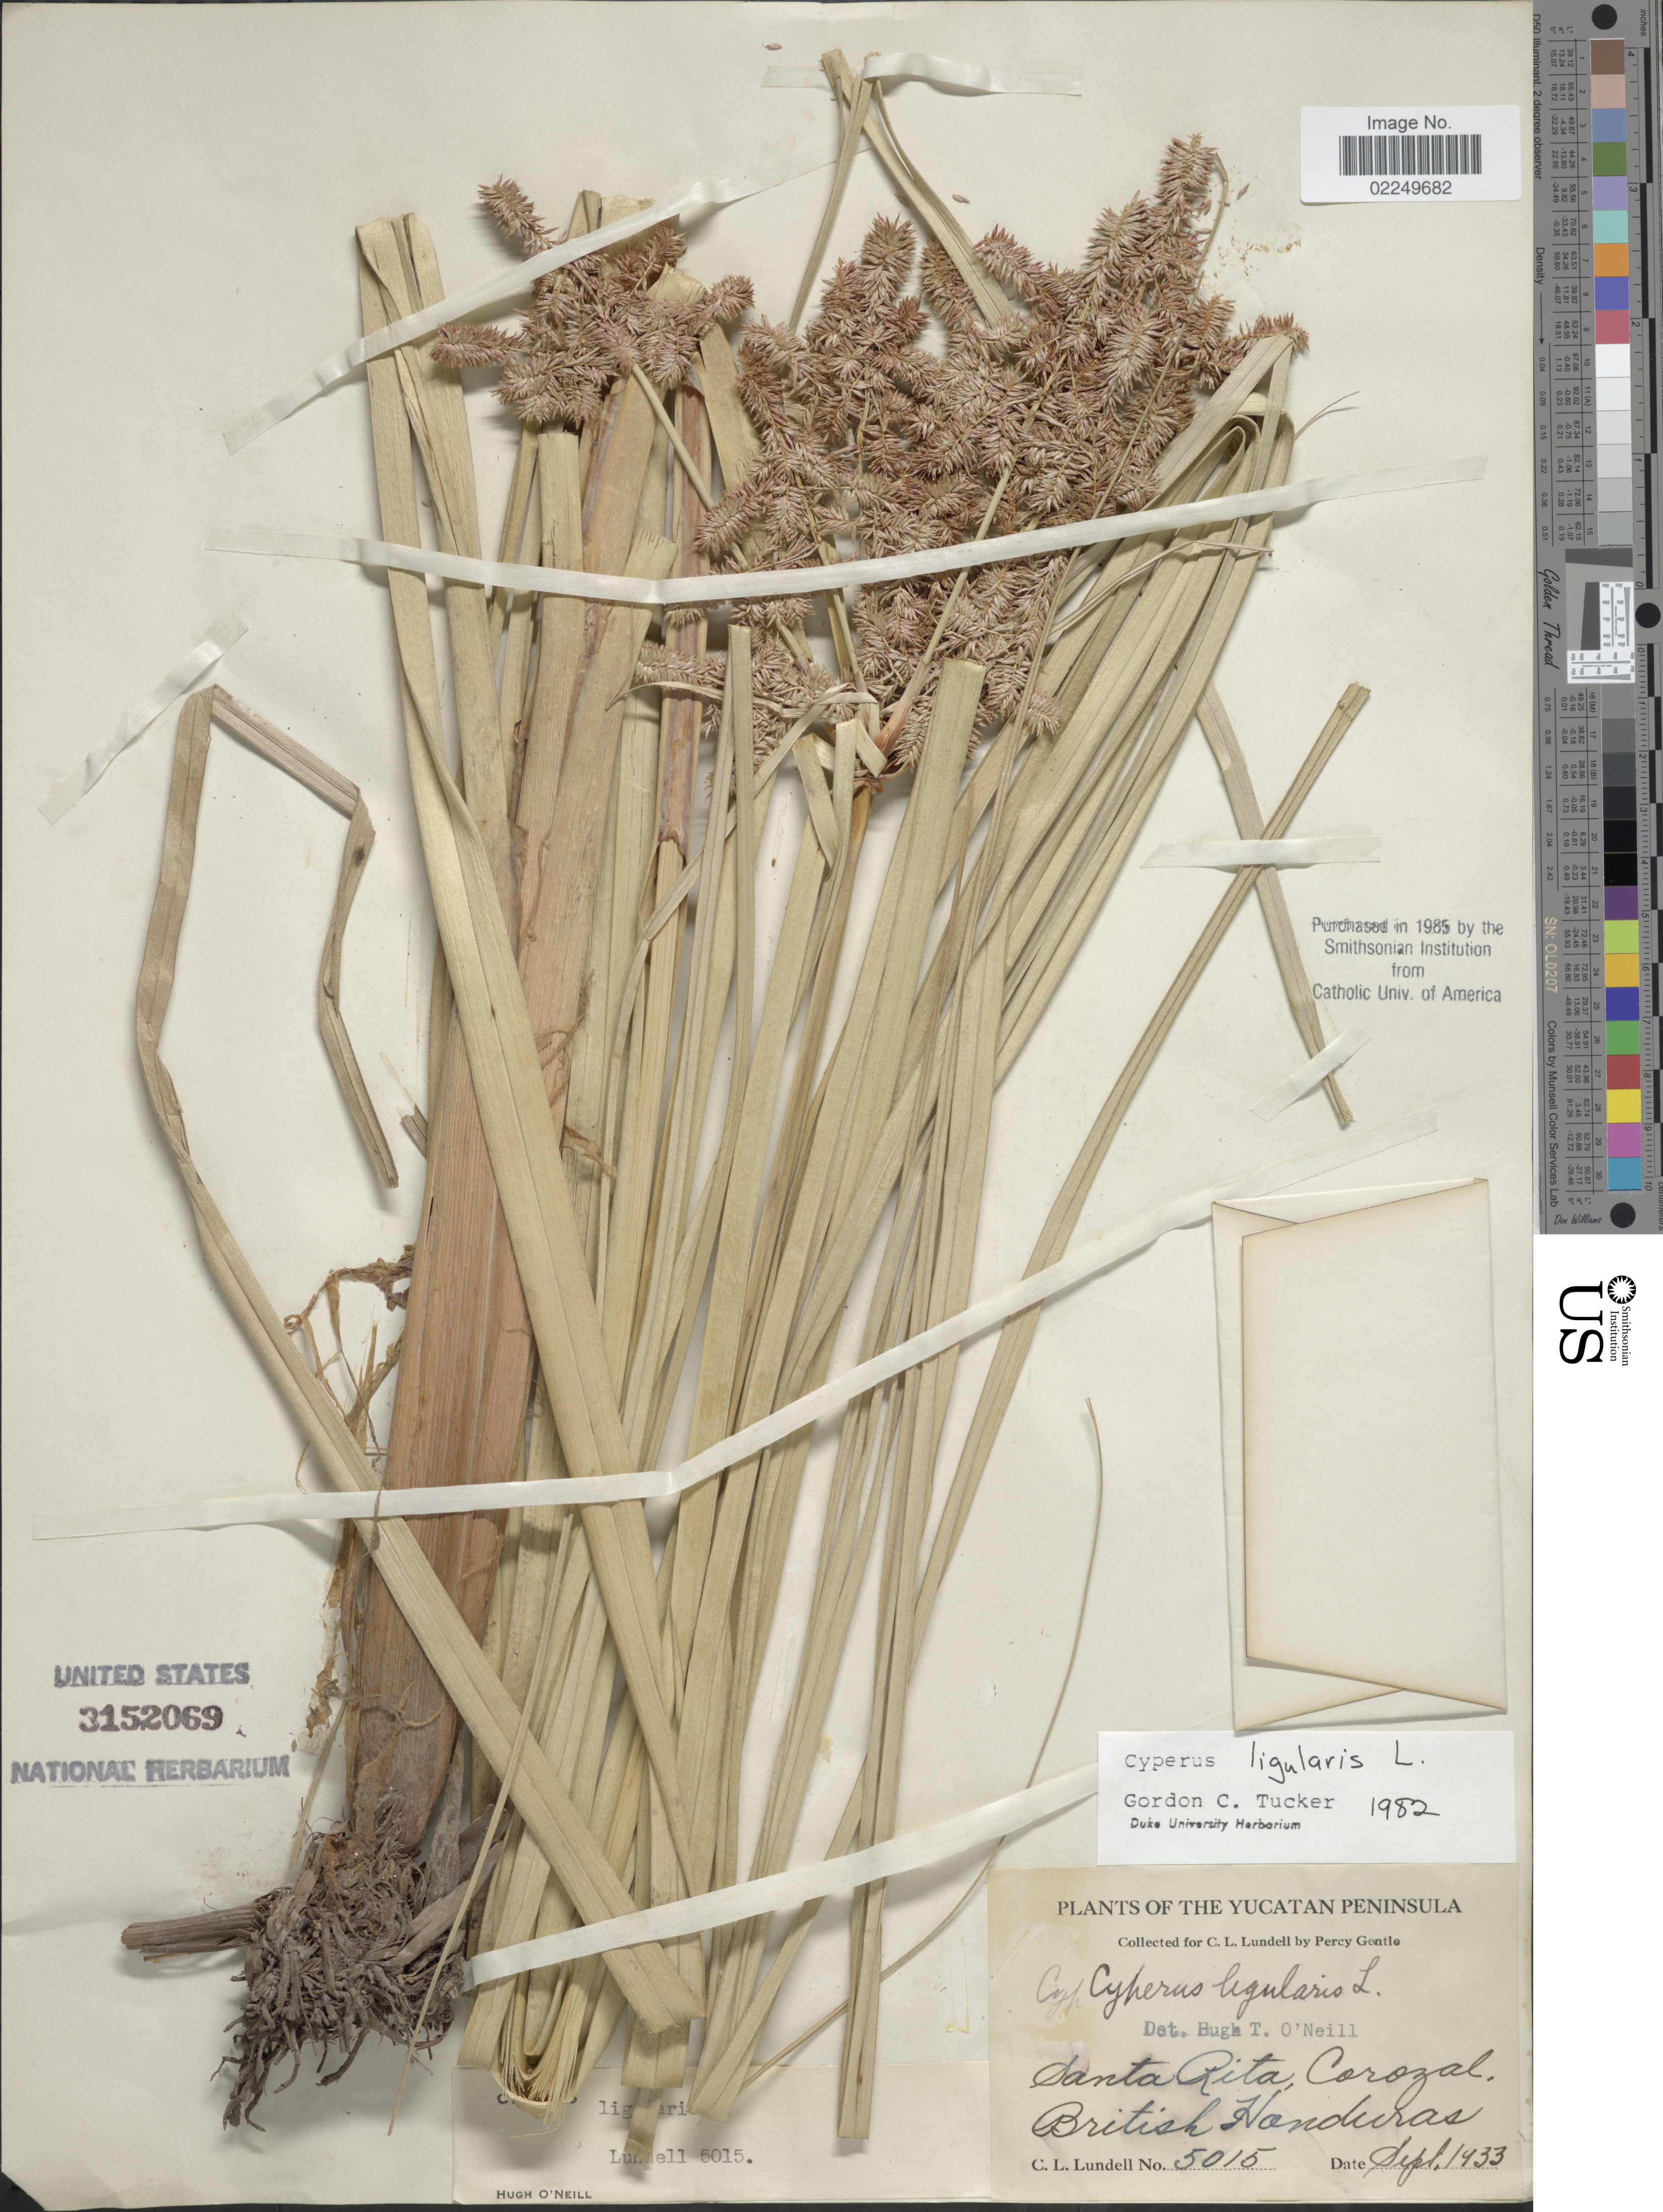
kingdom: Plantae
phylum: Tracheophyta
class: Liliopsida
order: Poales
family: Cyperaceae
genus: Cyperus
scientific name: Cyperus ligularis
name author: L.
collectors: C. L. Lundell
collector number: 5015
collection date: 1933-09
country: Belize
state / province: Corozal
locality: The Yucatan Peninsula, Santa Rita, Corozal, British Honduras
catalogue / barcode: US 3152069